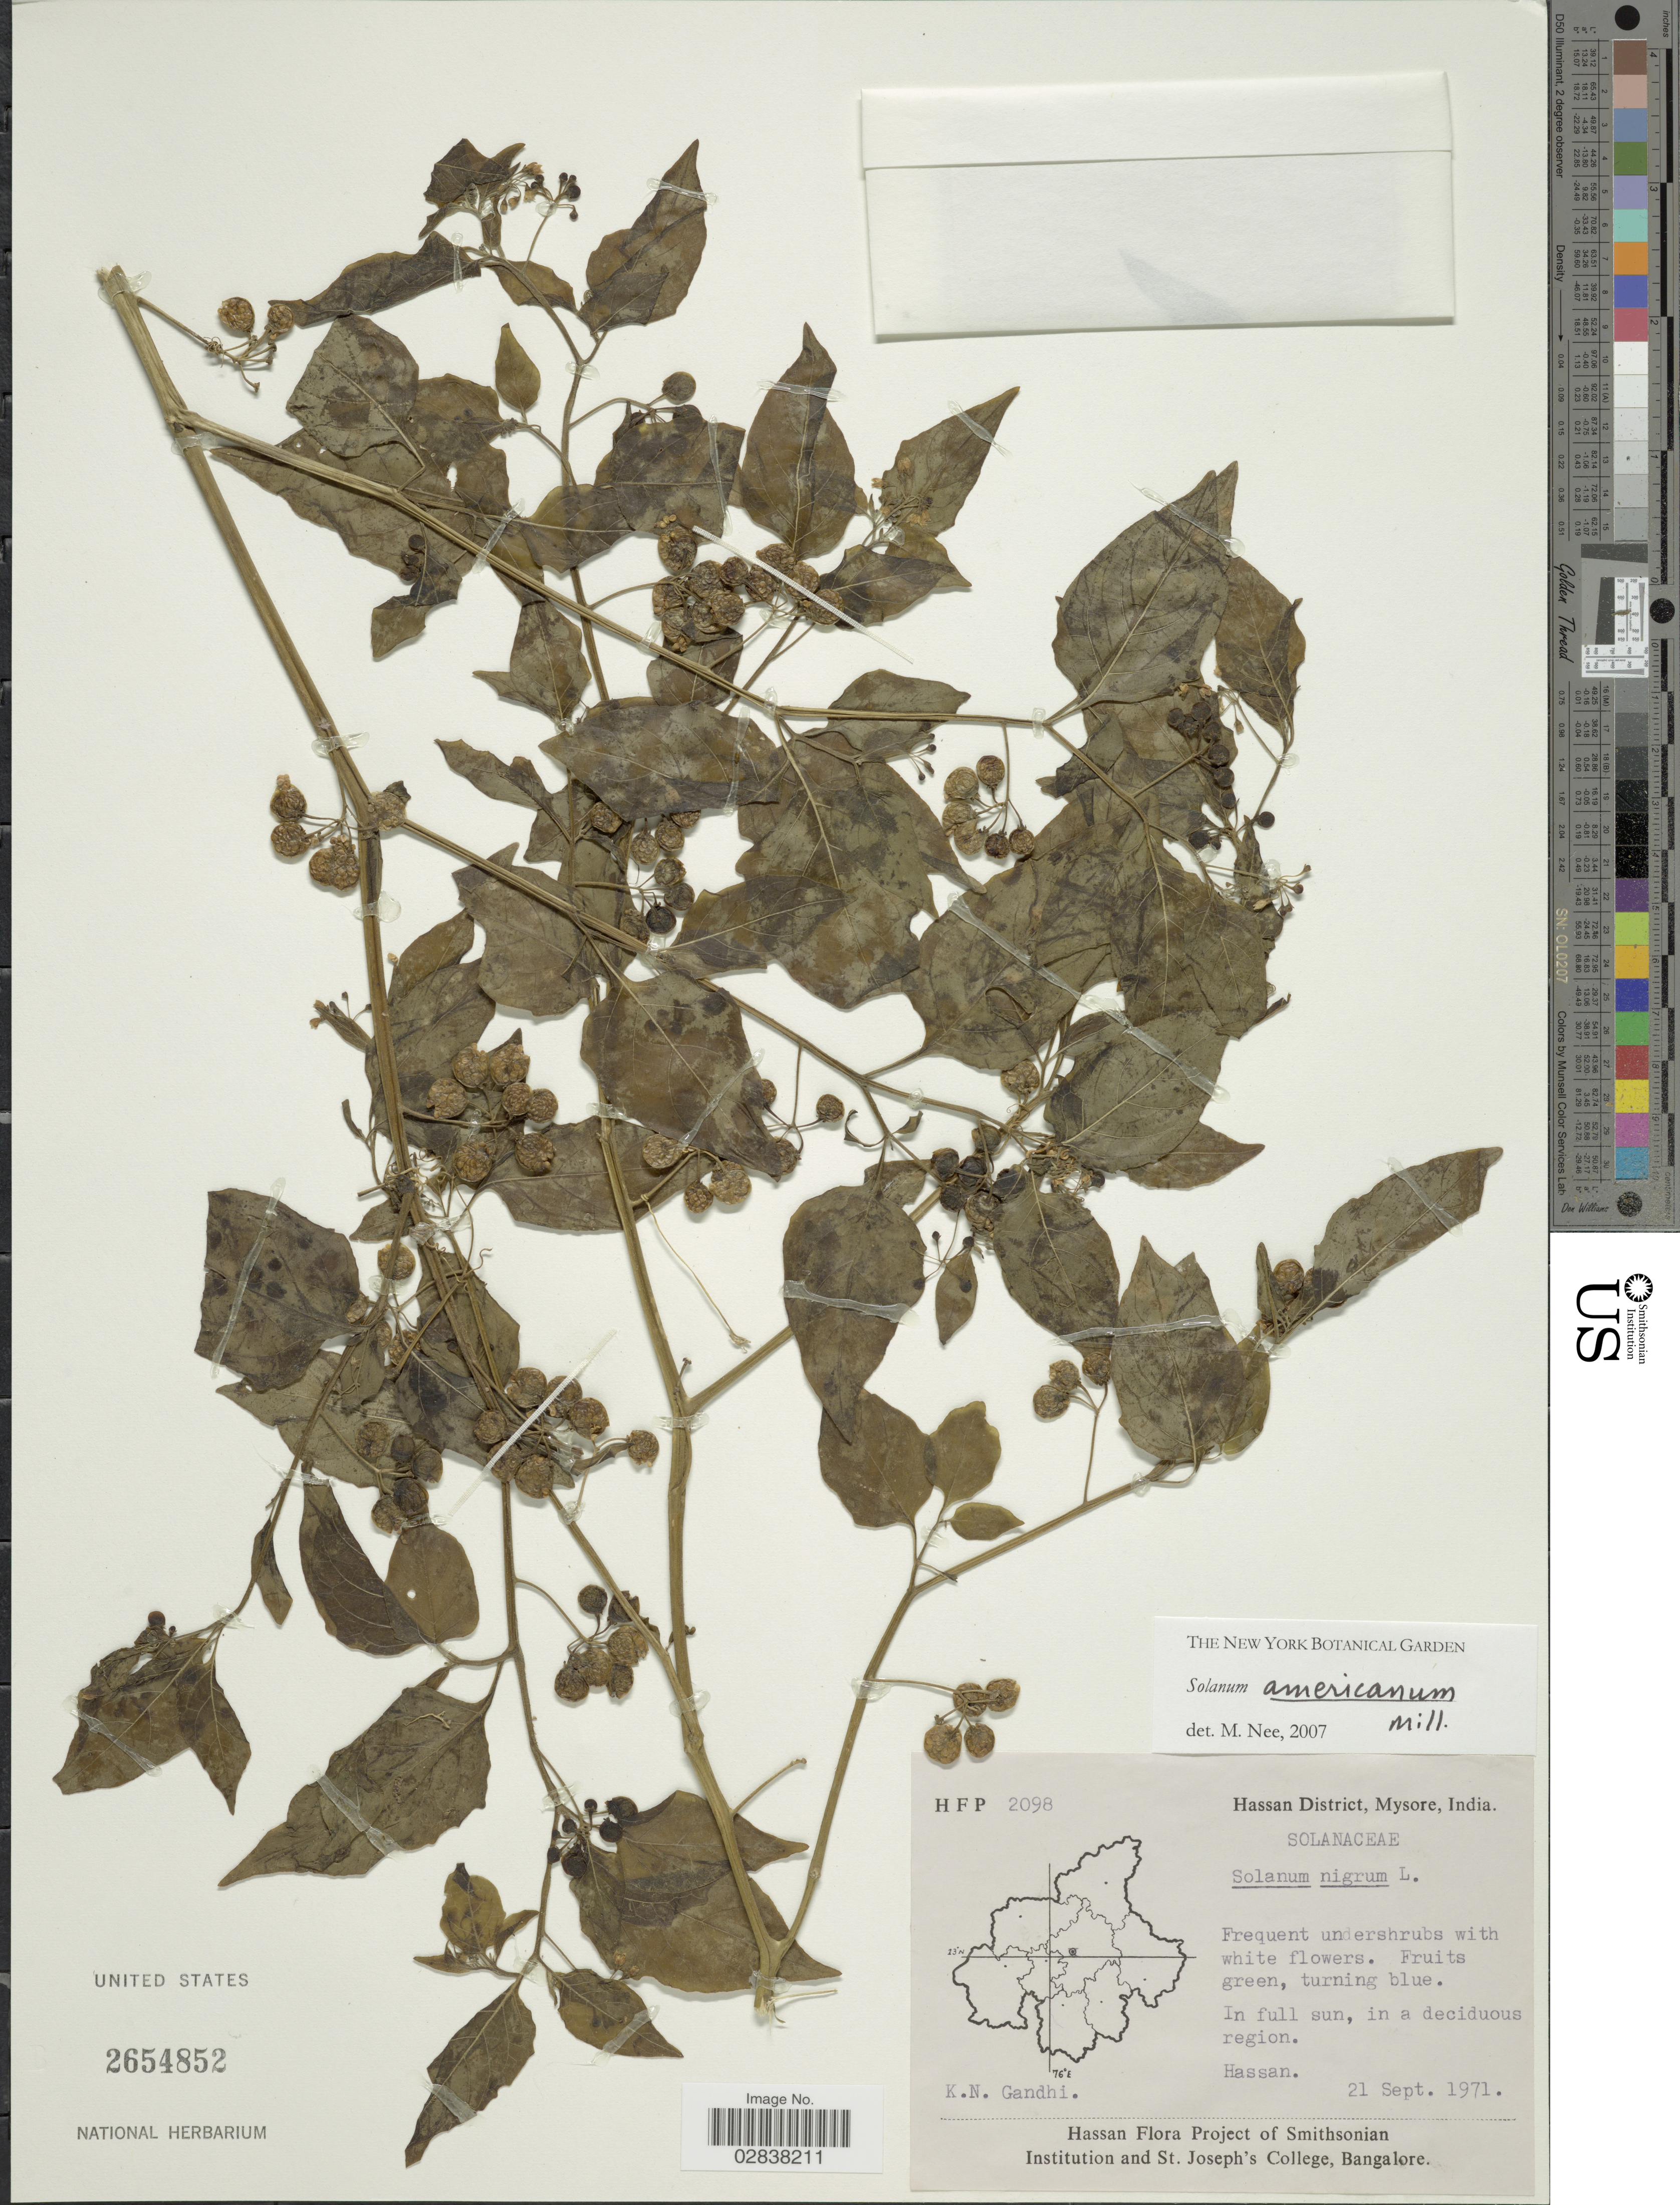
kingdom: Plantae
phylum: Tracheophyta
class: Magnoliopsida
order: Solanales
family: Solanaceae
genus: Solanum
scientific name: Solanum americanum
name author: Mill.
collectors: K. N. Gandhi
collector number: HFP2098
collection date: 1971-09-21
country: India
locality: Hassan District, Mysore.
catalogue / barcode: US 2654852